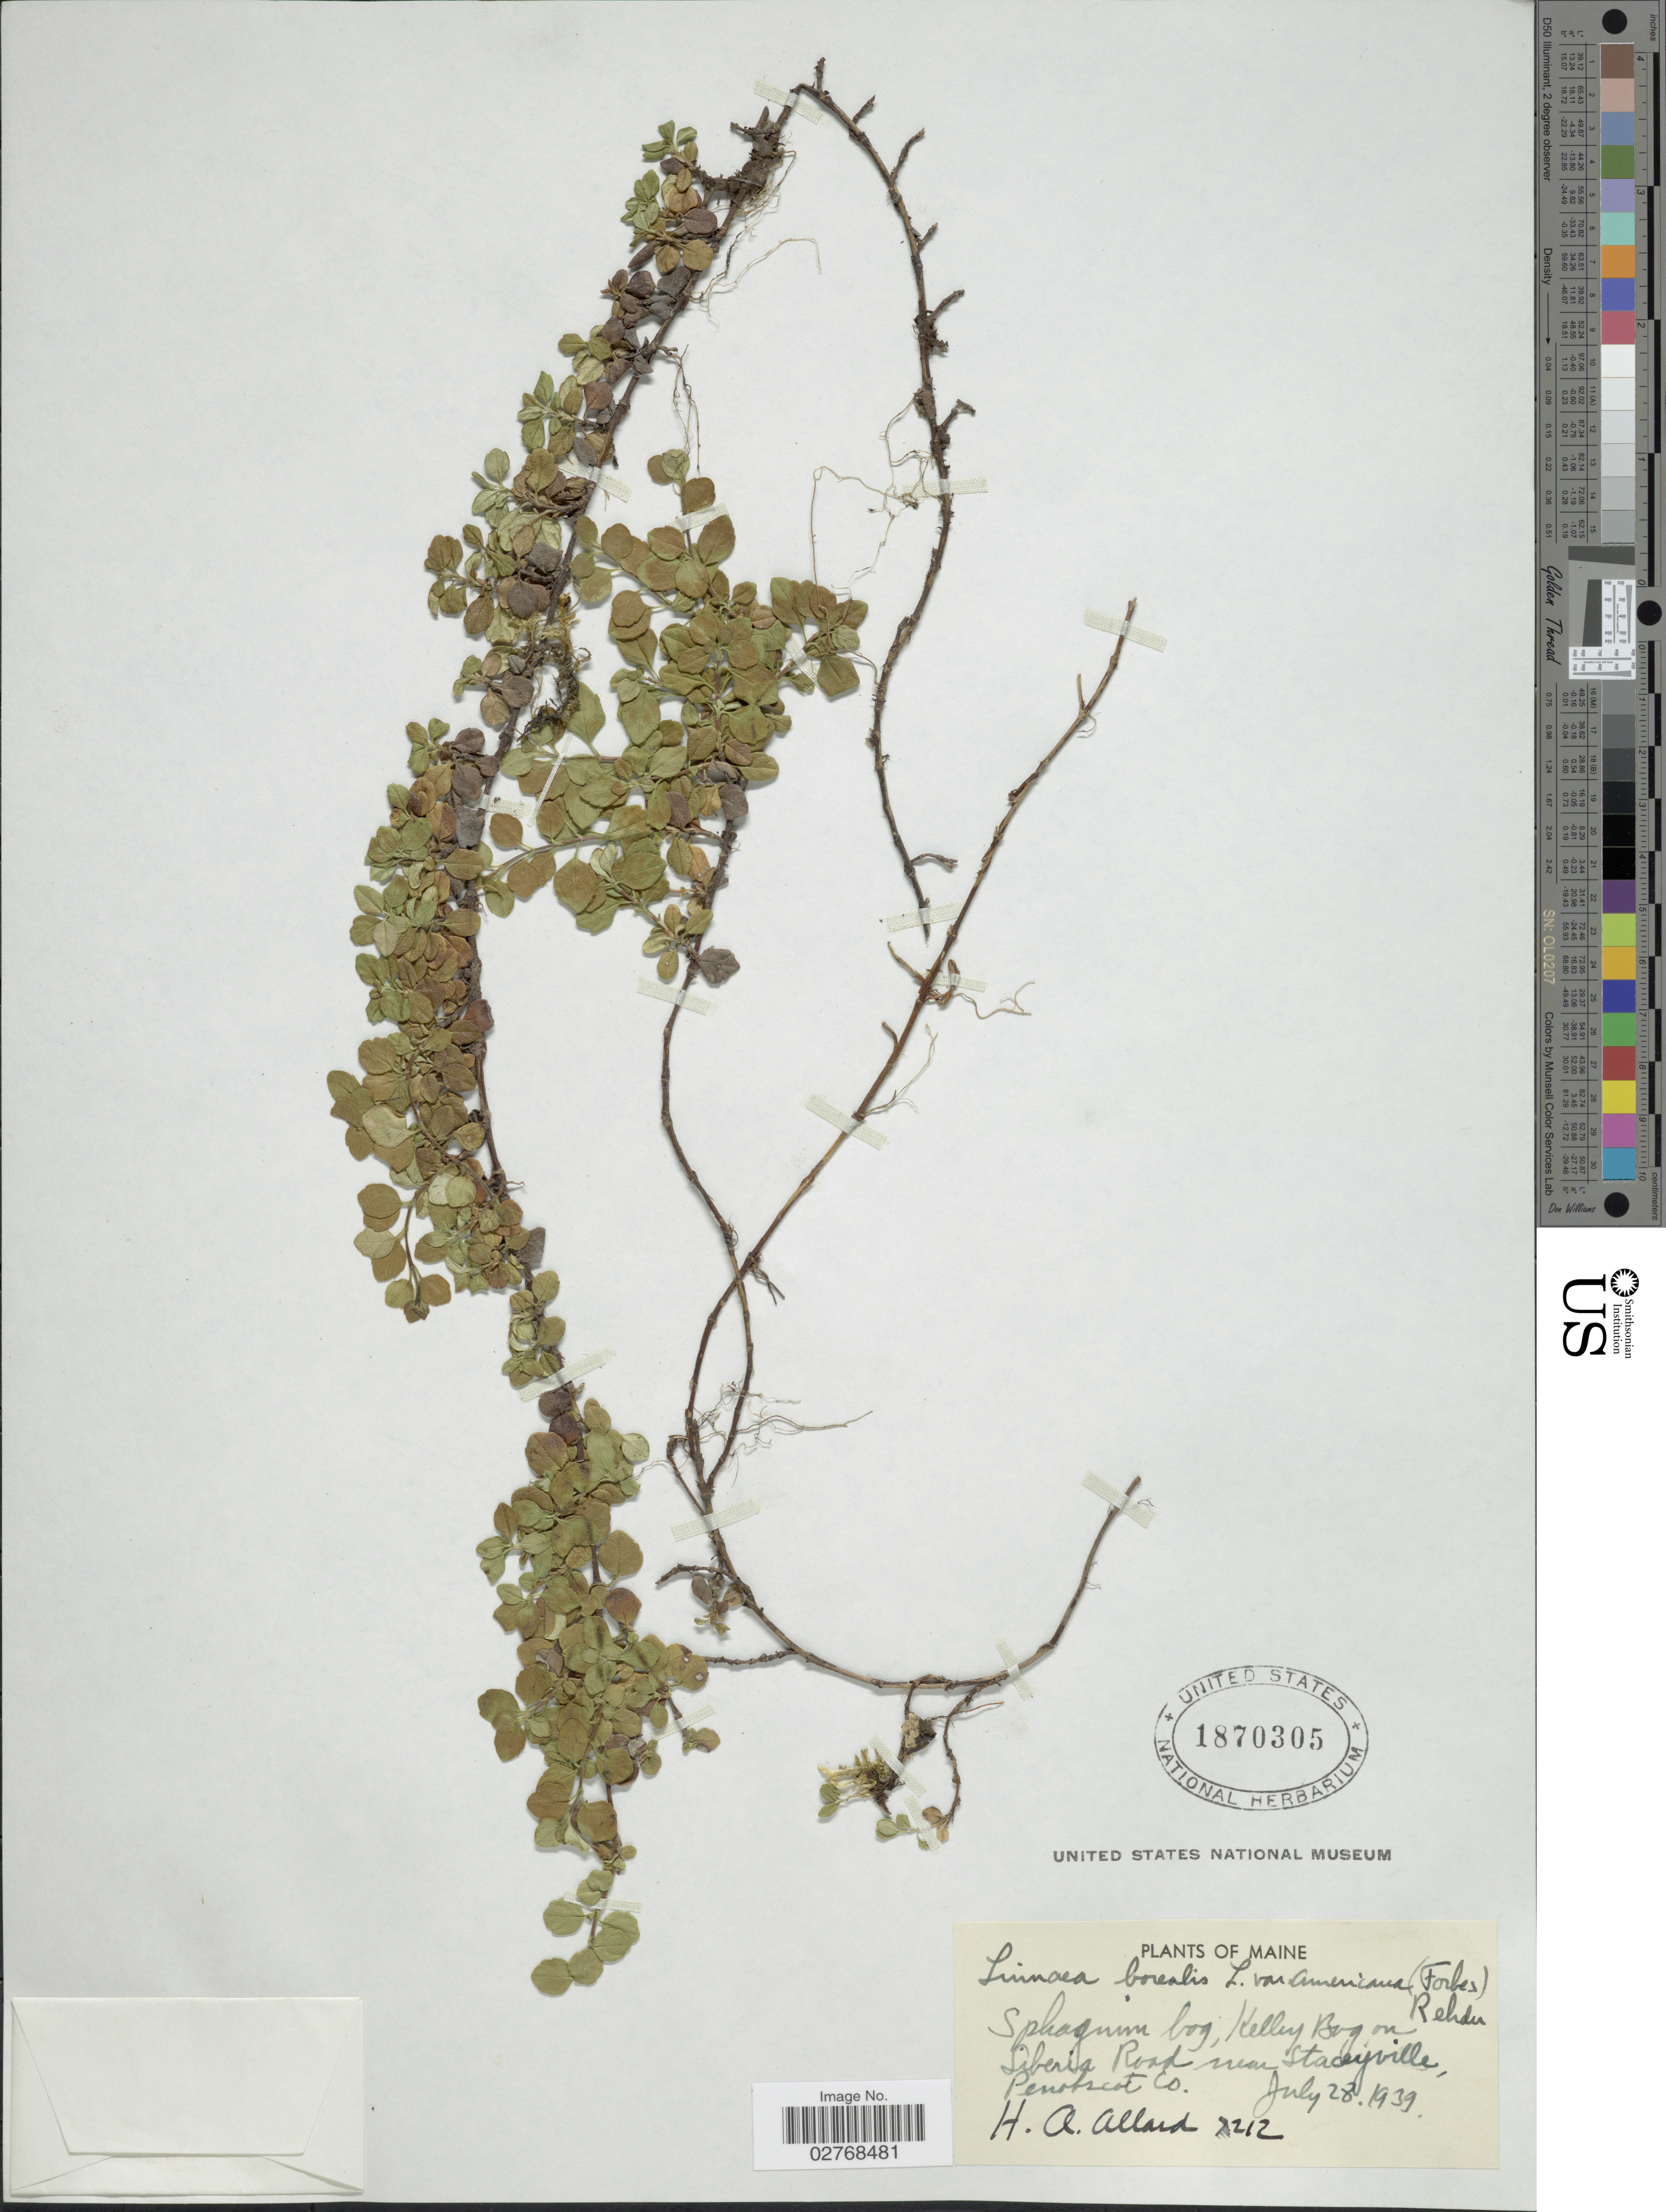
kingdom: Plantae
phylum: Tracheophyta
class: Magnoliopsida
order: Dipsacales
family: Caprifoliaceae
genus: Linnaea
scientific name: Linnaea borealis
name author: L.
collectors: H. A. Allard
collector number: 7212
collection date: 1939-07-28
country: United States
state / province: Maine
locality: Siberia Road near Staceyville, Penobscot Co.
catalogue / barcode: US 1870305